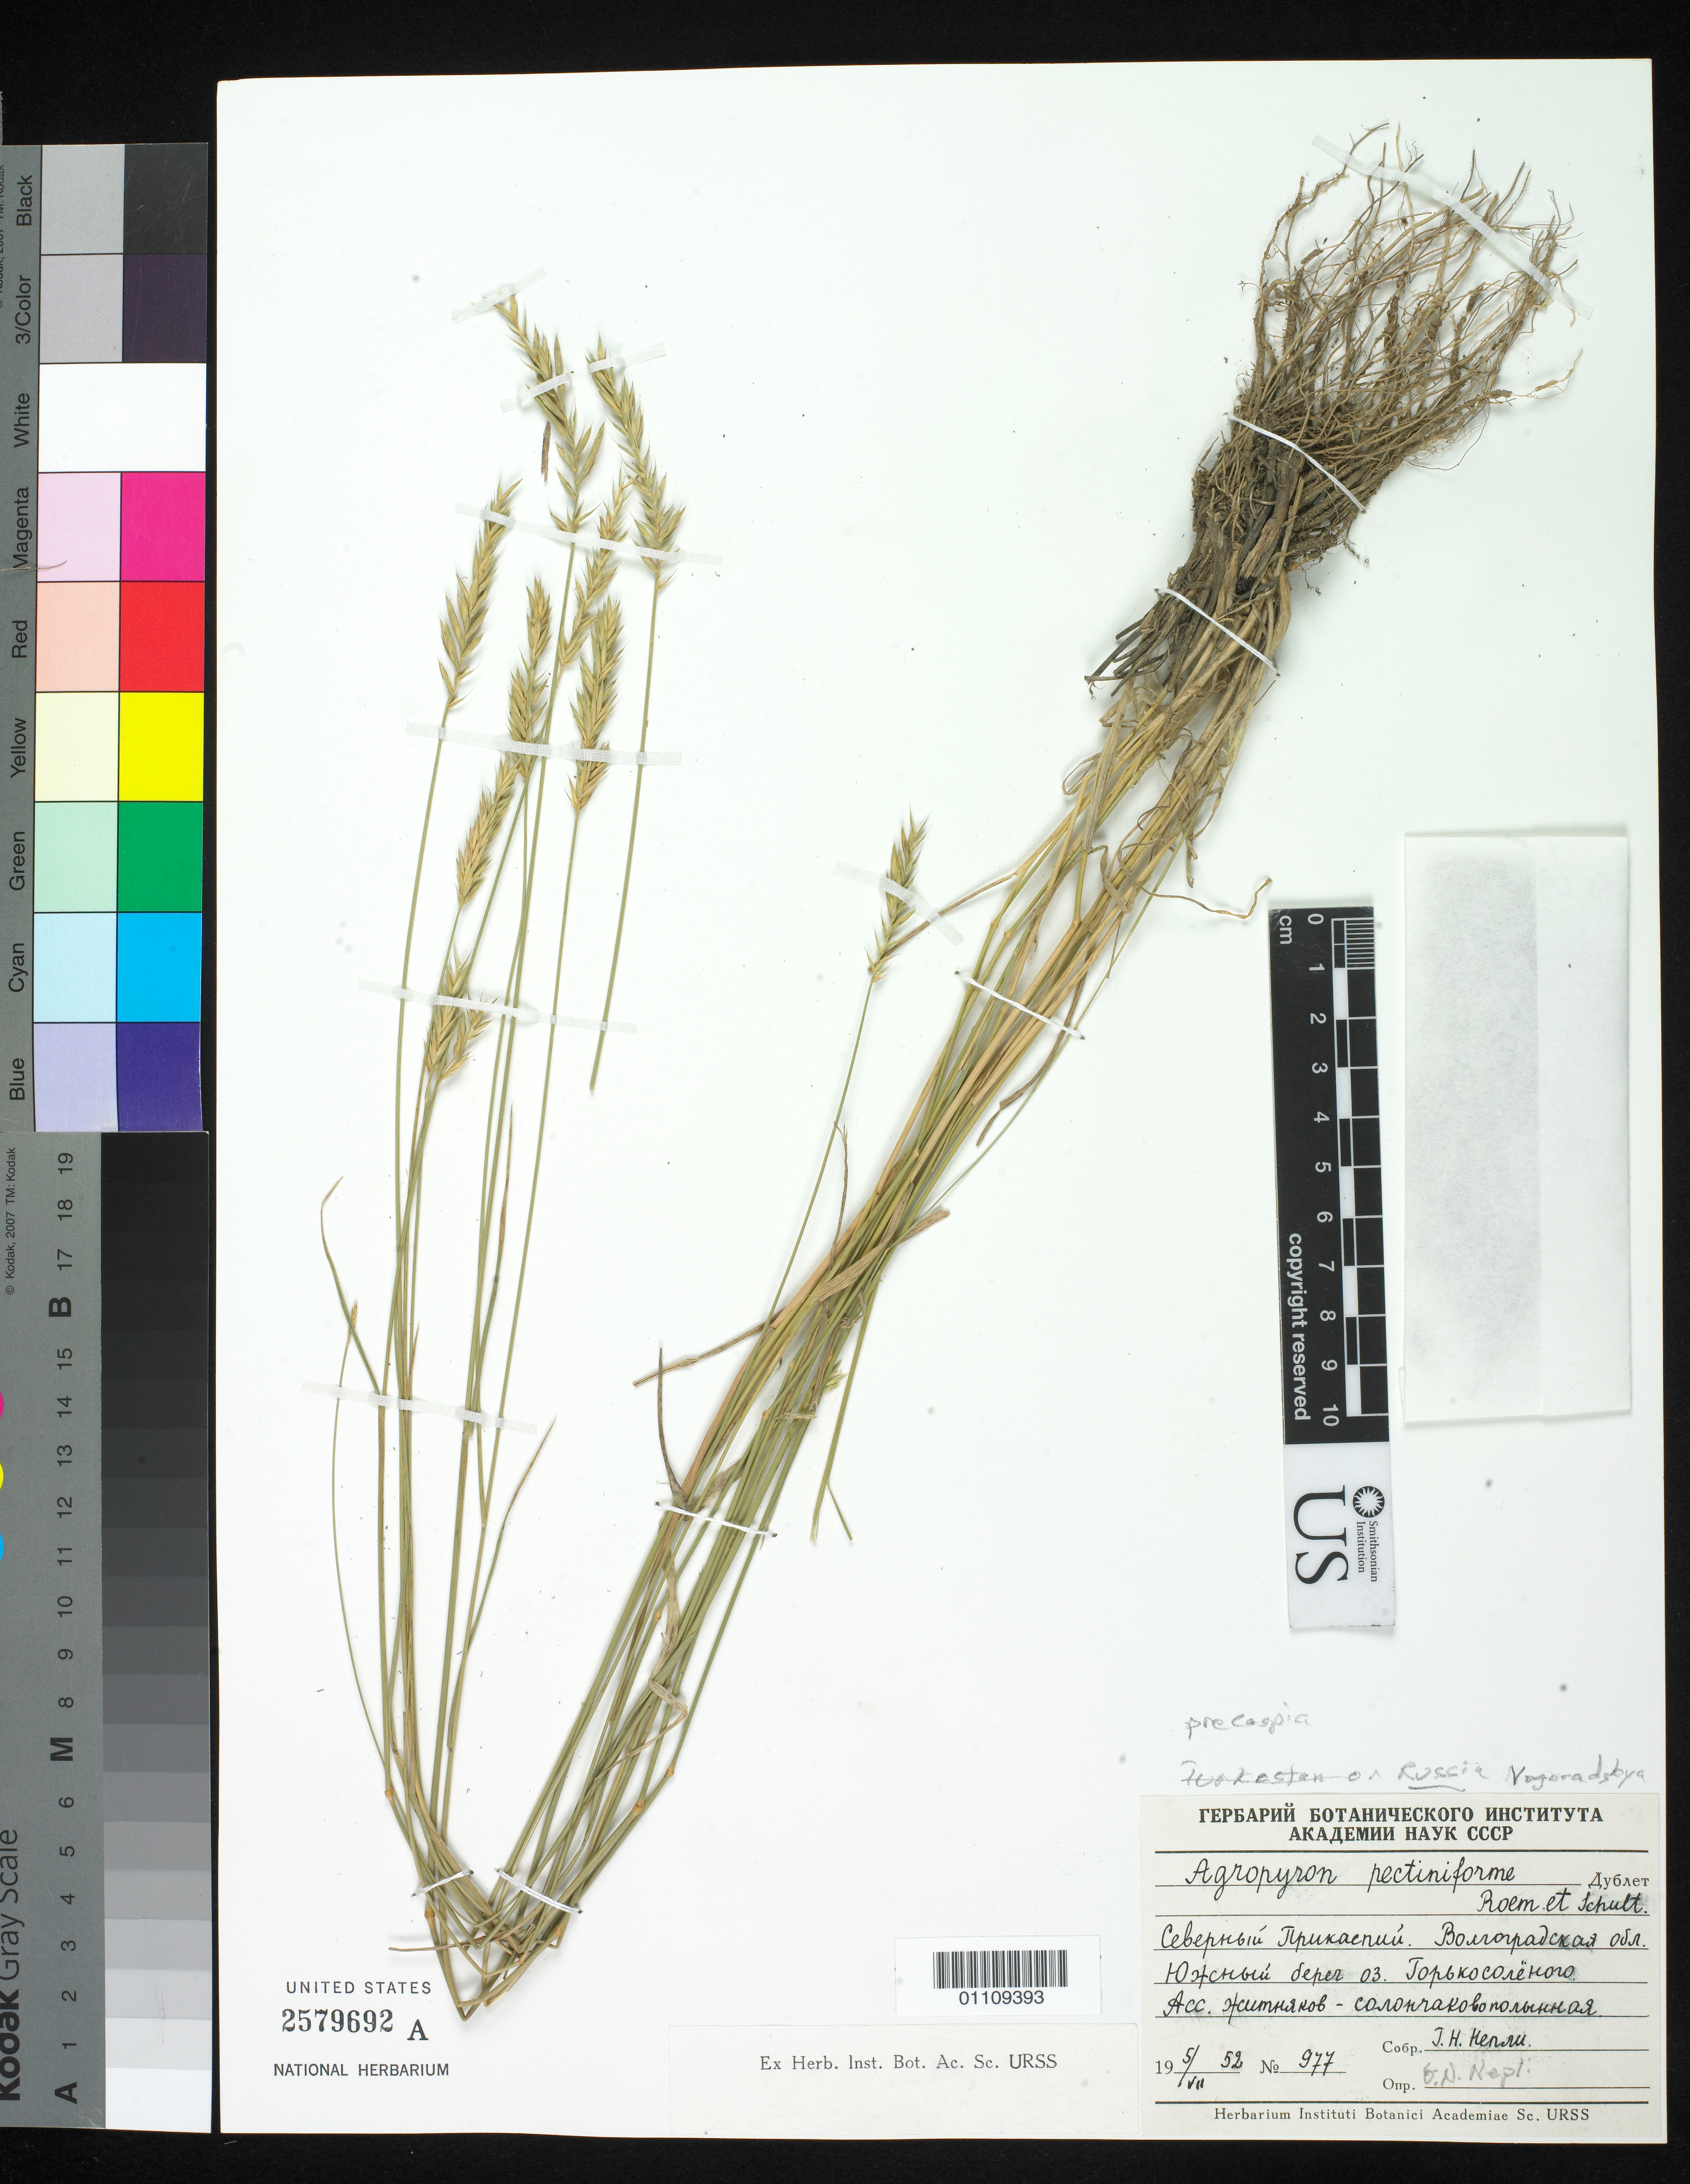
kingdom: Plantae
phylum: Tracheophyta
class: Liliopsida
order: Poales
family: Poaceae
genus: Agropyron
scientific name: Agropyron cristatum subsp. pectinatum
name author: (M. Bieb.) Tzvelev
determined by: Poaceae Reorganization Project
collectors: J. Henru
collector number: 977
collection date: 1952-07-05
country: Russian Federation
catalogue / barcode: US 2579692